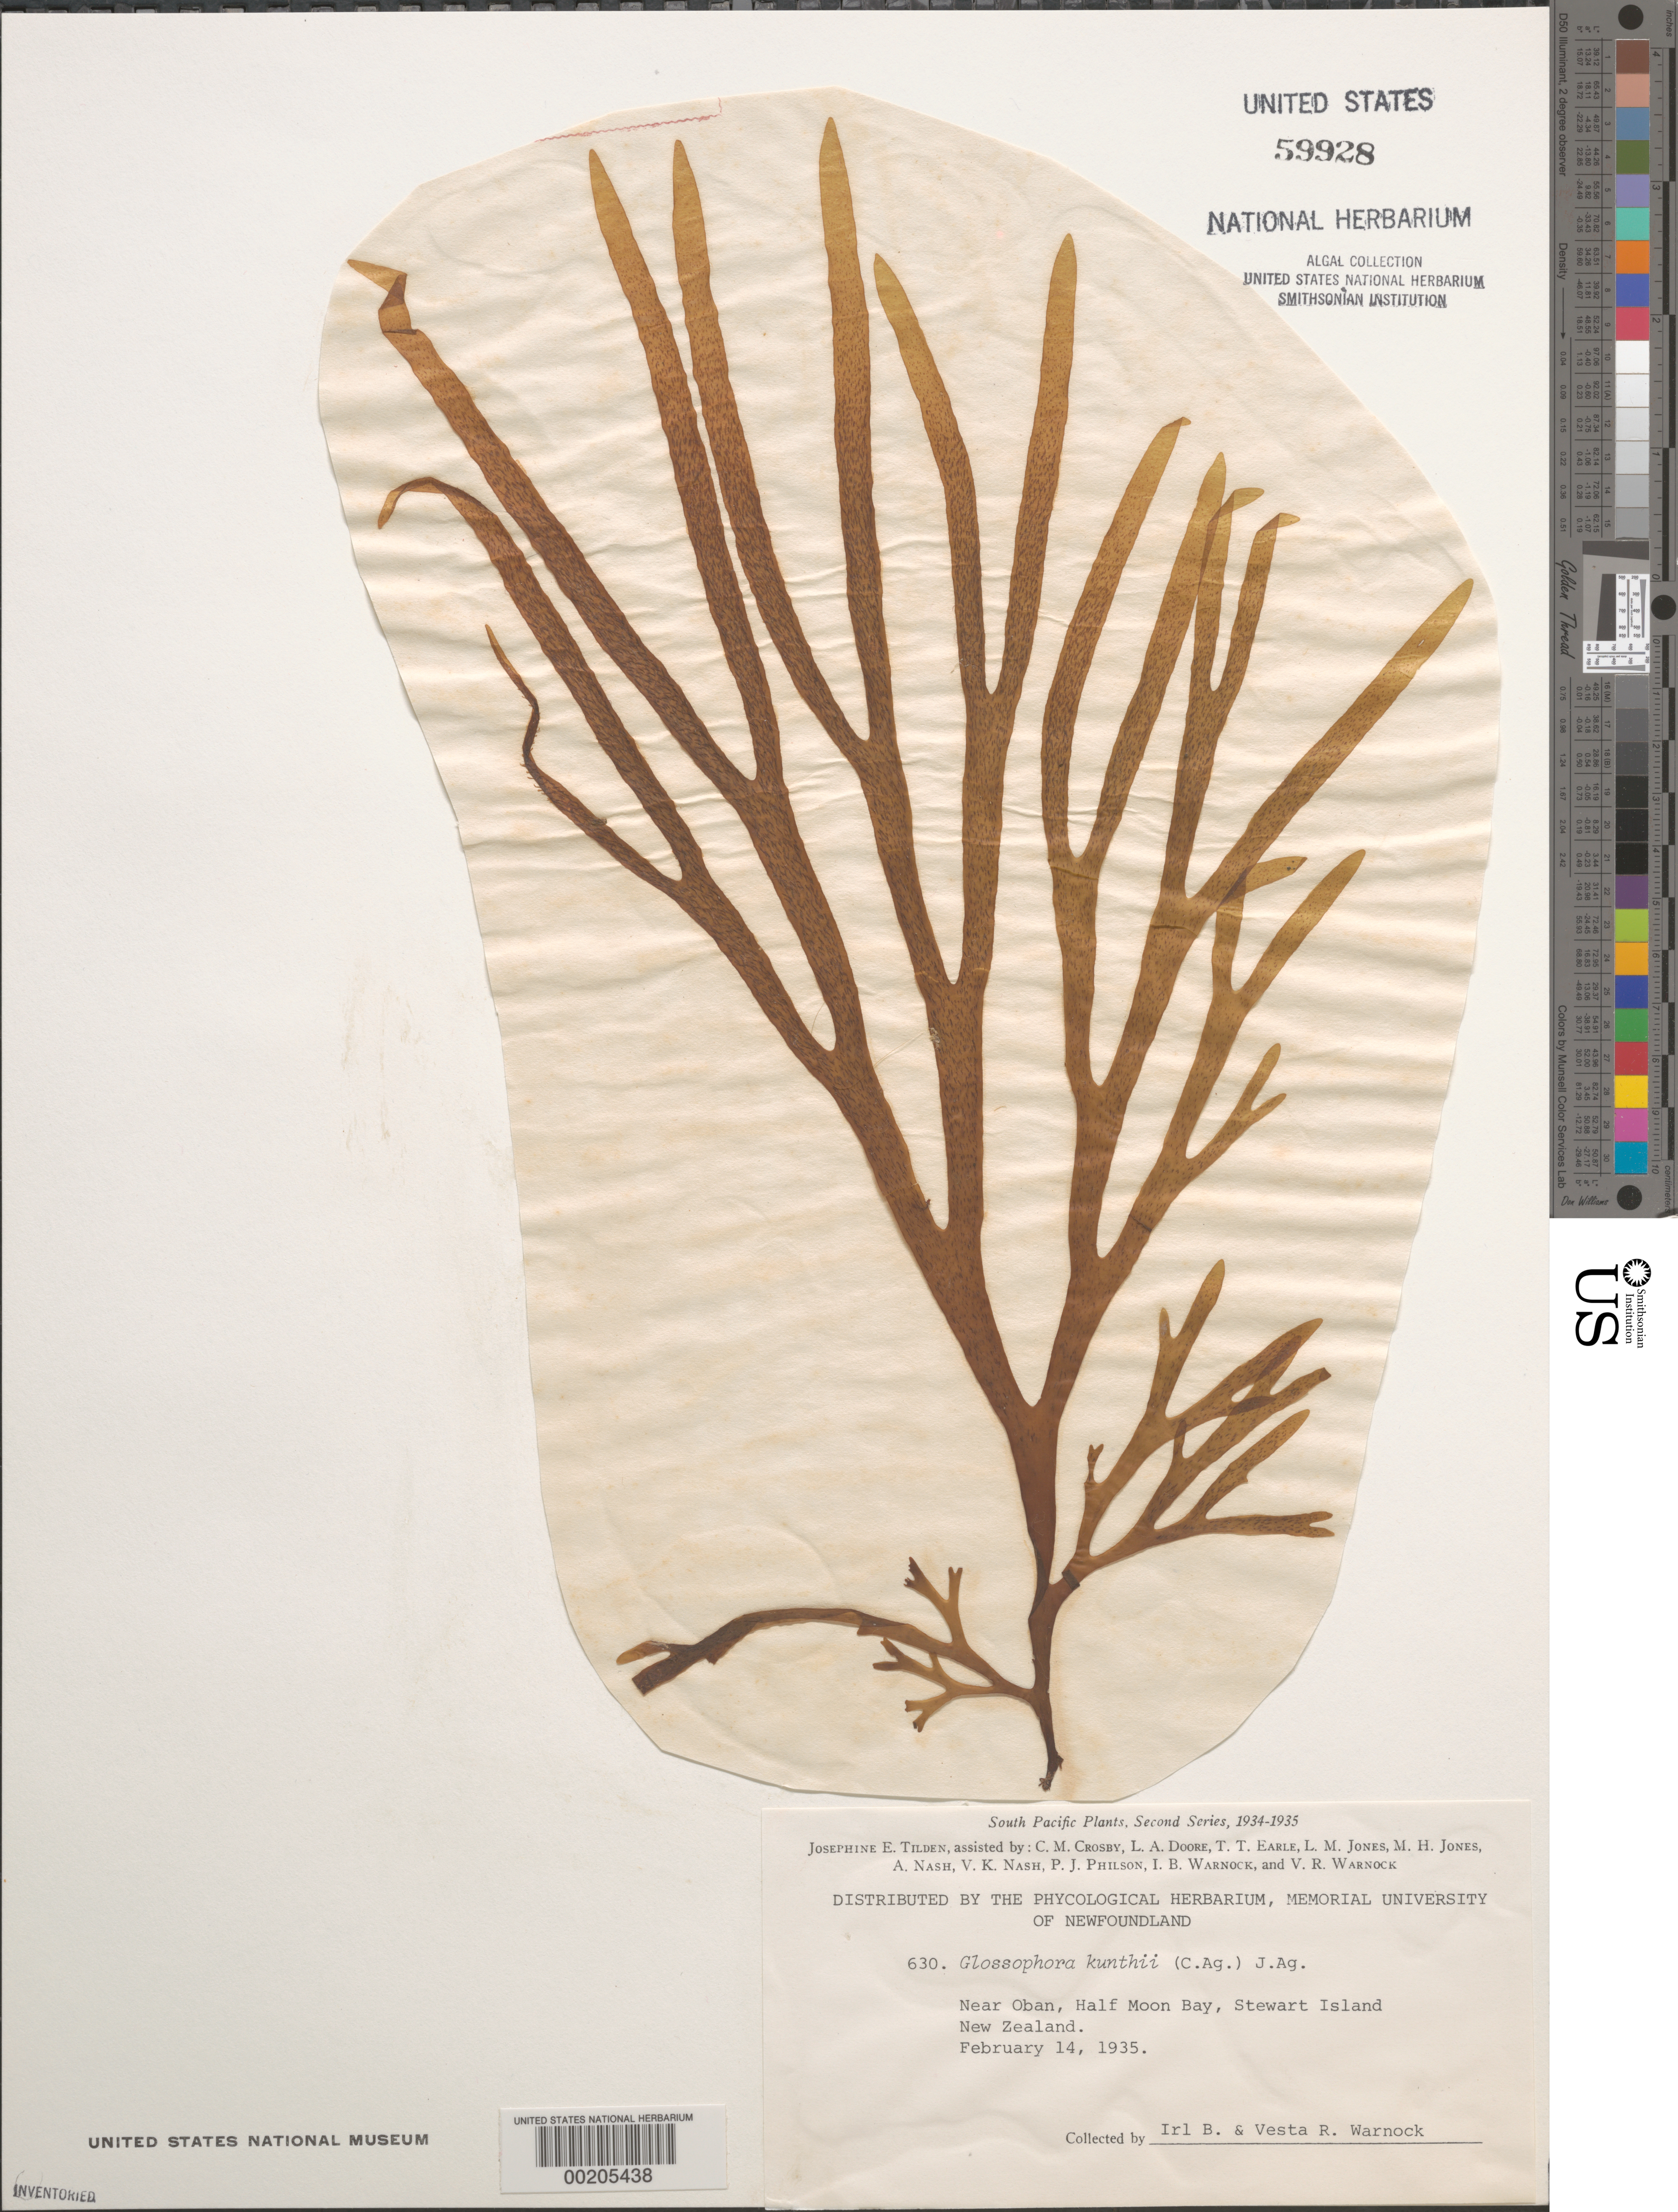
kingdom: Chromista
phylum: Ochrophyta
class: Phaeophyceae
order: Dictyotales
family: Dictyotaceae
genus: Dictyota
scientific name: Dictyota kunthii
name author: (C. Agardh) Grev.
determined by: Algae name updating Project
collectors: I. Warnock & V. Warnock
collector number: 630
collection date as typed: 14 Feb 1935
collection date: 1935-02-14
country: New Zealand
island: Stewart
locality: Half moon bay, near oban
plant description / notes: Tilden, South Pacific Plants, Second Series, 1934-1935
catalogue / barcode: US 59928